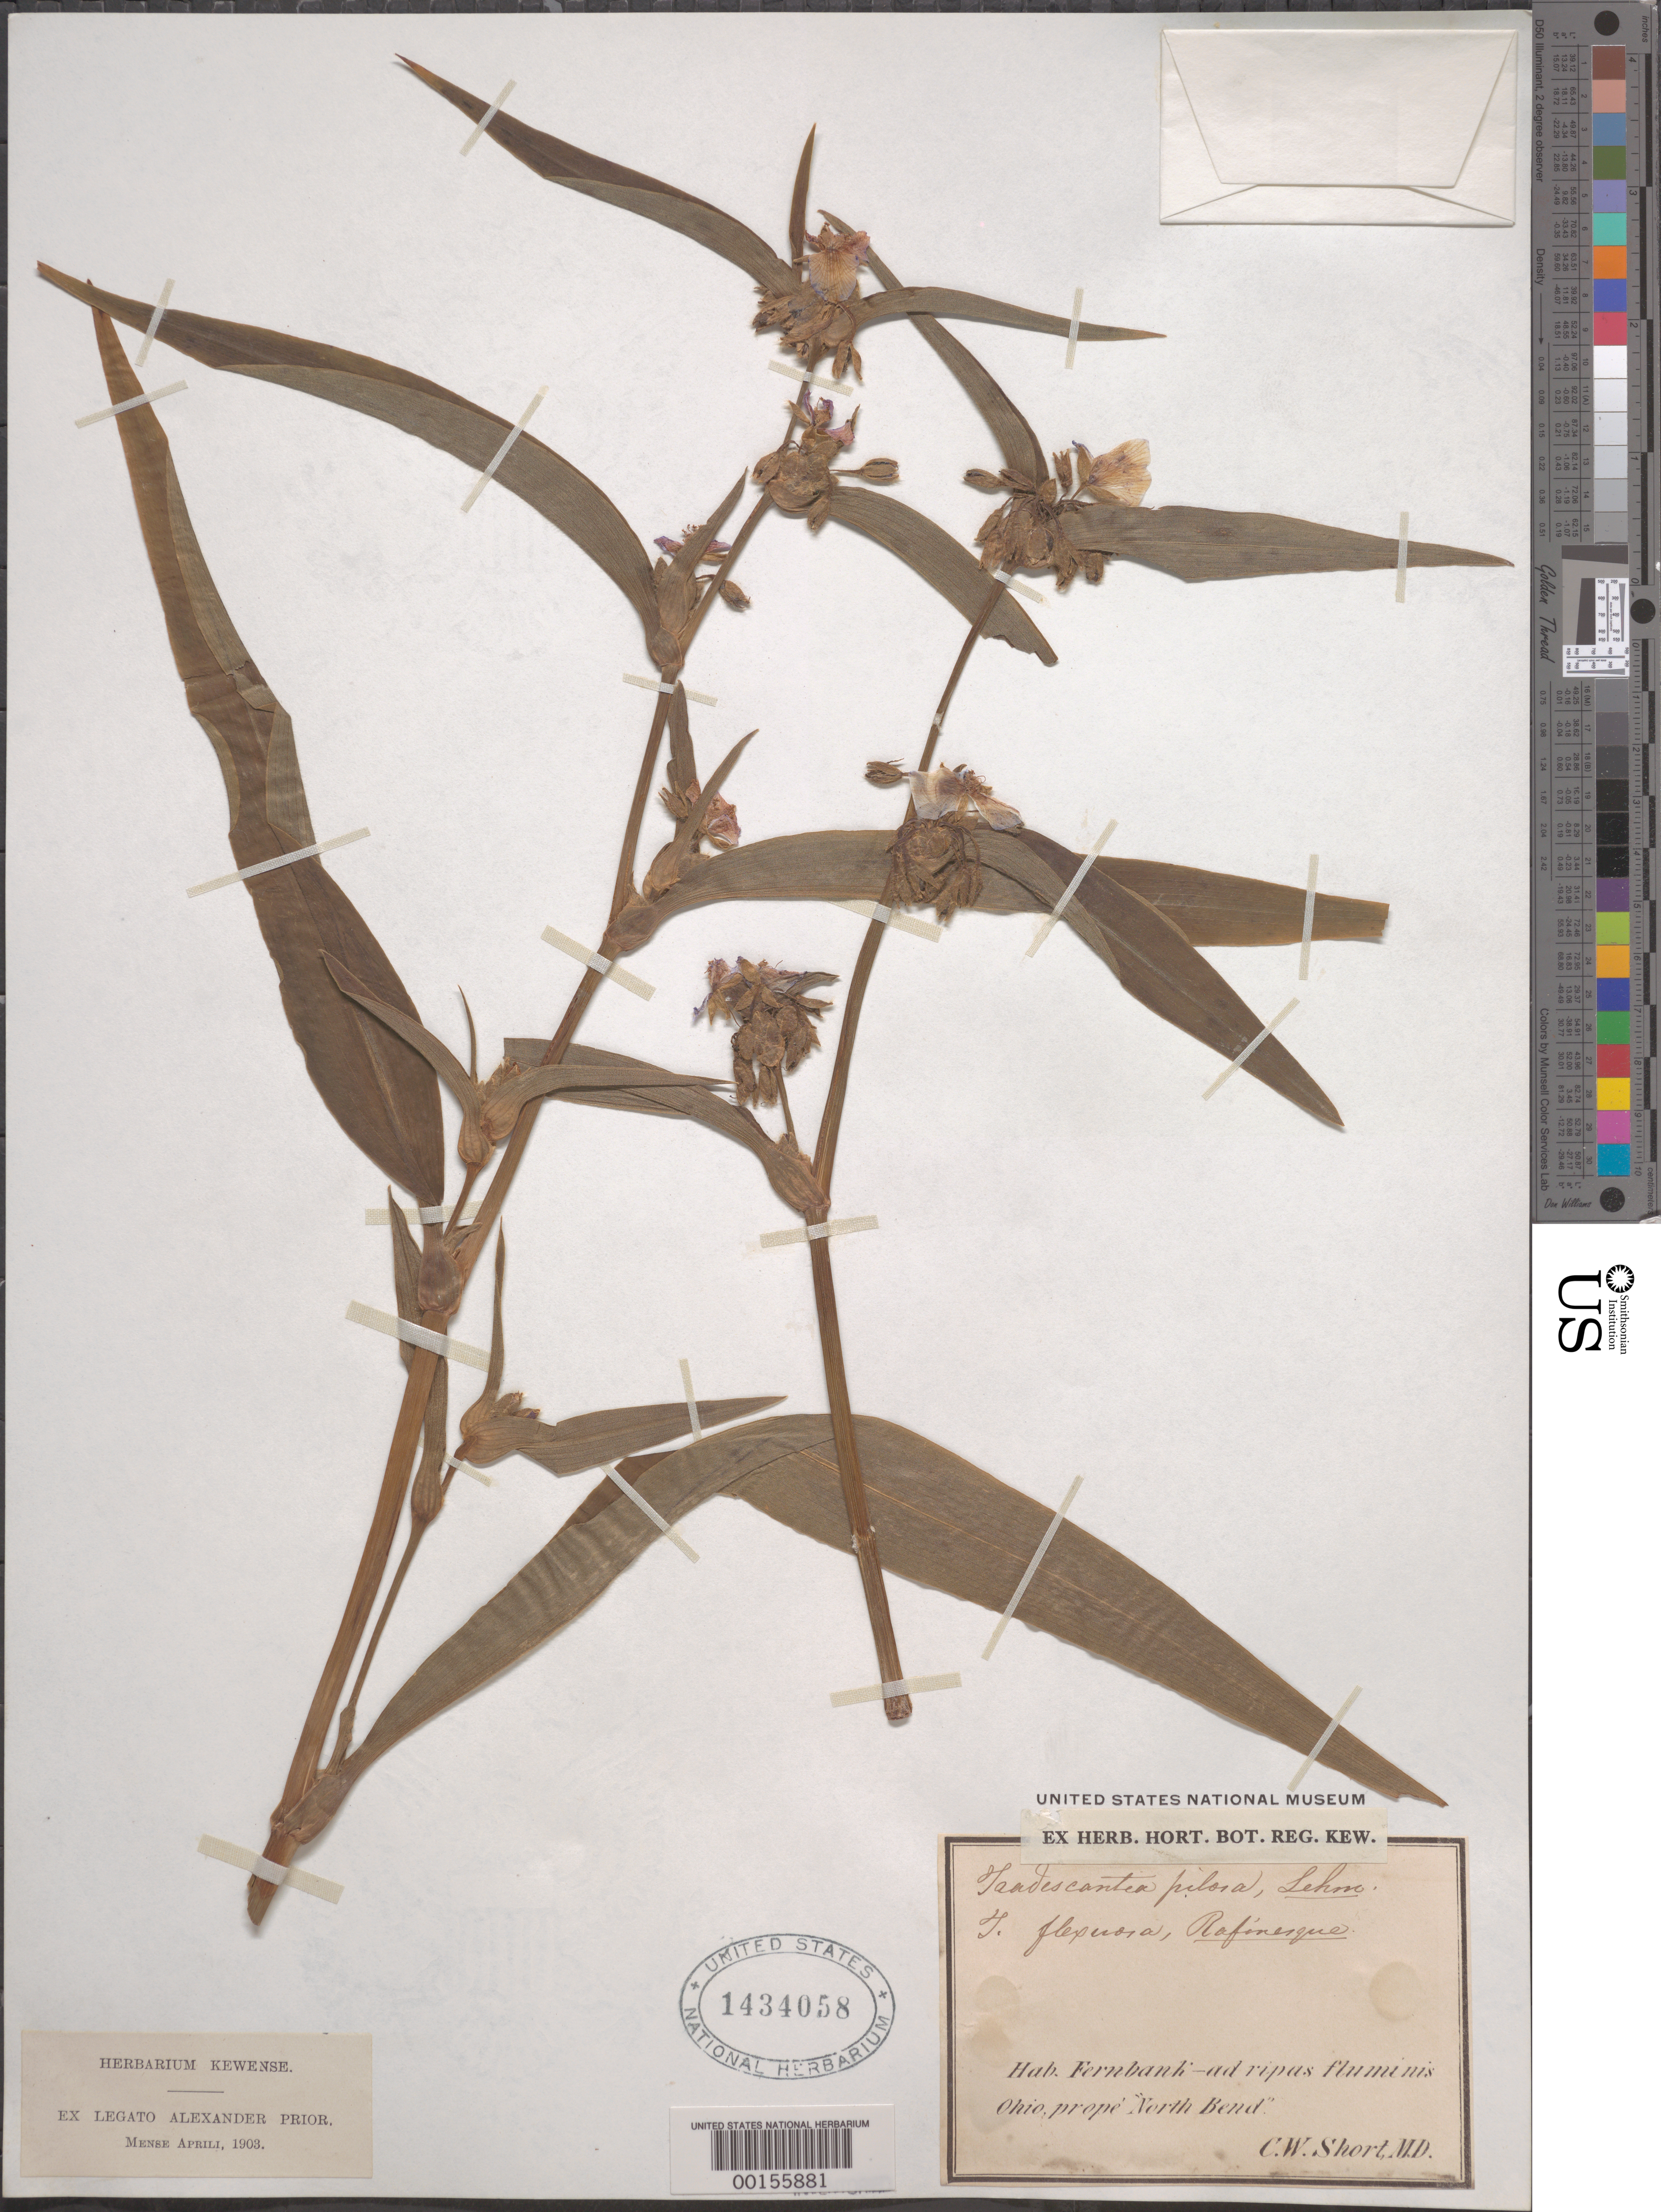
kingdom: Plantae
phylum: Tracheophyta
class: Liliopsida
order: Commelinales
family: Commelinaceae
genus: Tradescantia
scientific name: Tradescantia subaspera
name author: Ker Gawl.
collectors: C. W. Short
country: United States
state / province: Ohio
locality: North bend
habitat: Fernbank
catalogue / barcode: US 1434058